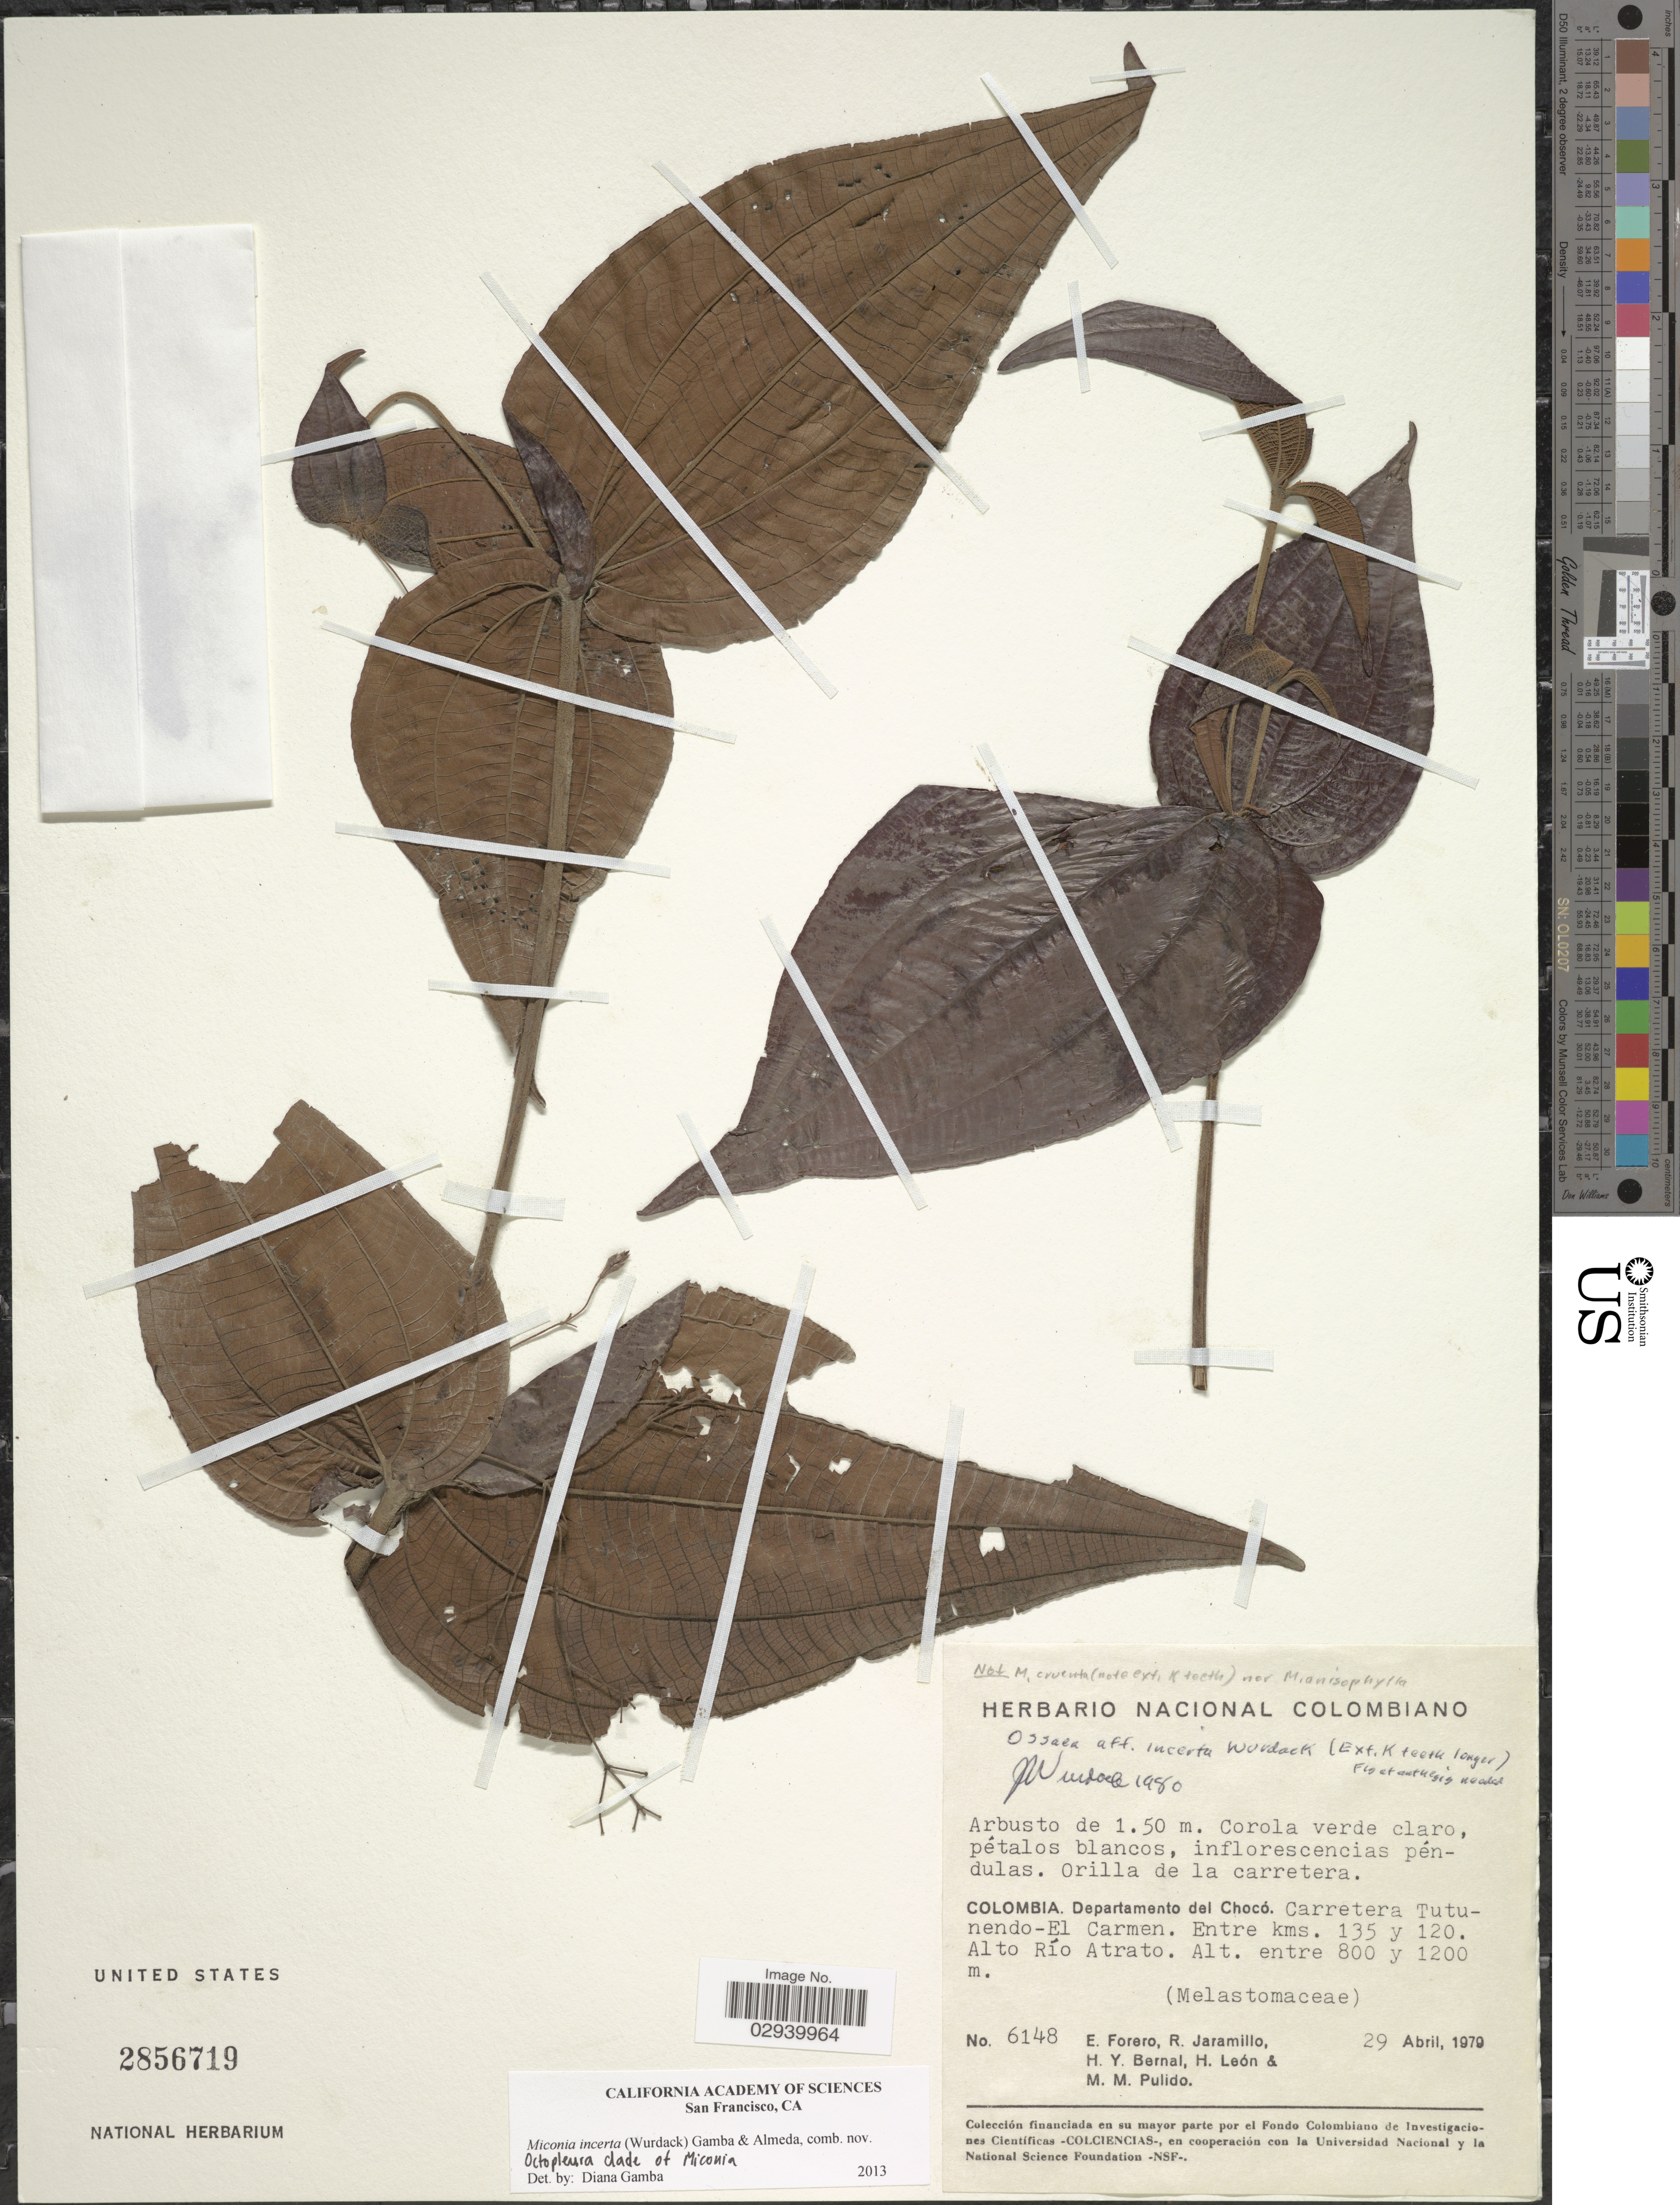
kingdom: Plantae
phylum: Tracheophyta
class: Magnoliopsida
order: Myrtales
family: Melastomataceae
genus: Miconia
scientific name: Miconia incerta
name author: (Wurdack) Gamba & Almeda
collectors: E. Forero, R. Jaramillo, H. Y. Bernal, H. León & M. Pulido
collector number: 6148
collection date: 1979-04-29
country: Colombia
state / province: Chocó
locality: Departamento del Chocó. Carretera Tutunendo - El Carmen. Entre kms. 135 y 120. Alto Río Atrato.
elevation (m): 800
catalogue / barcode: US 2856719